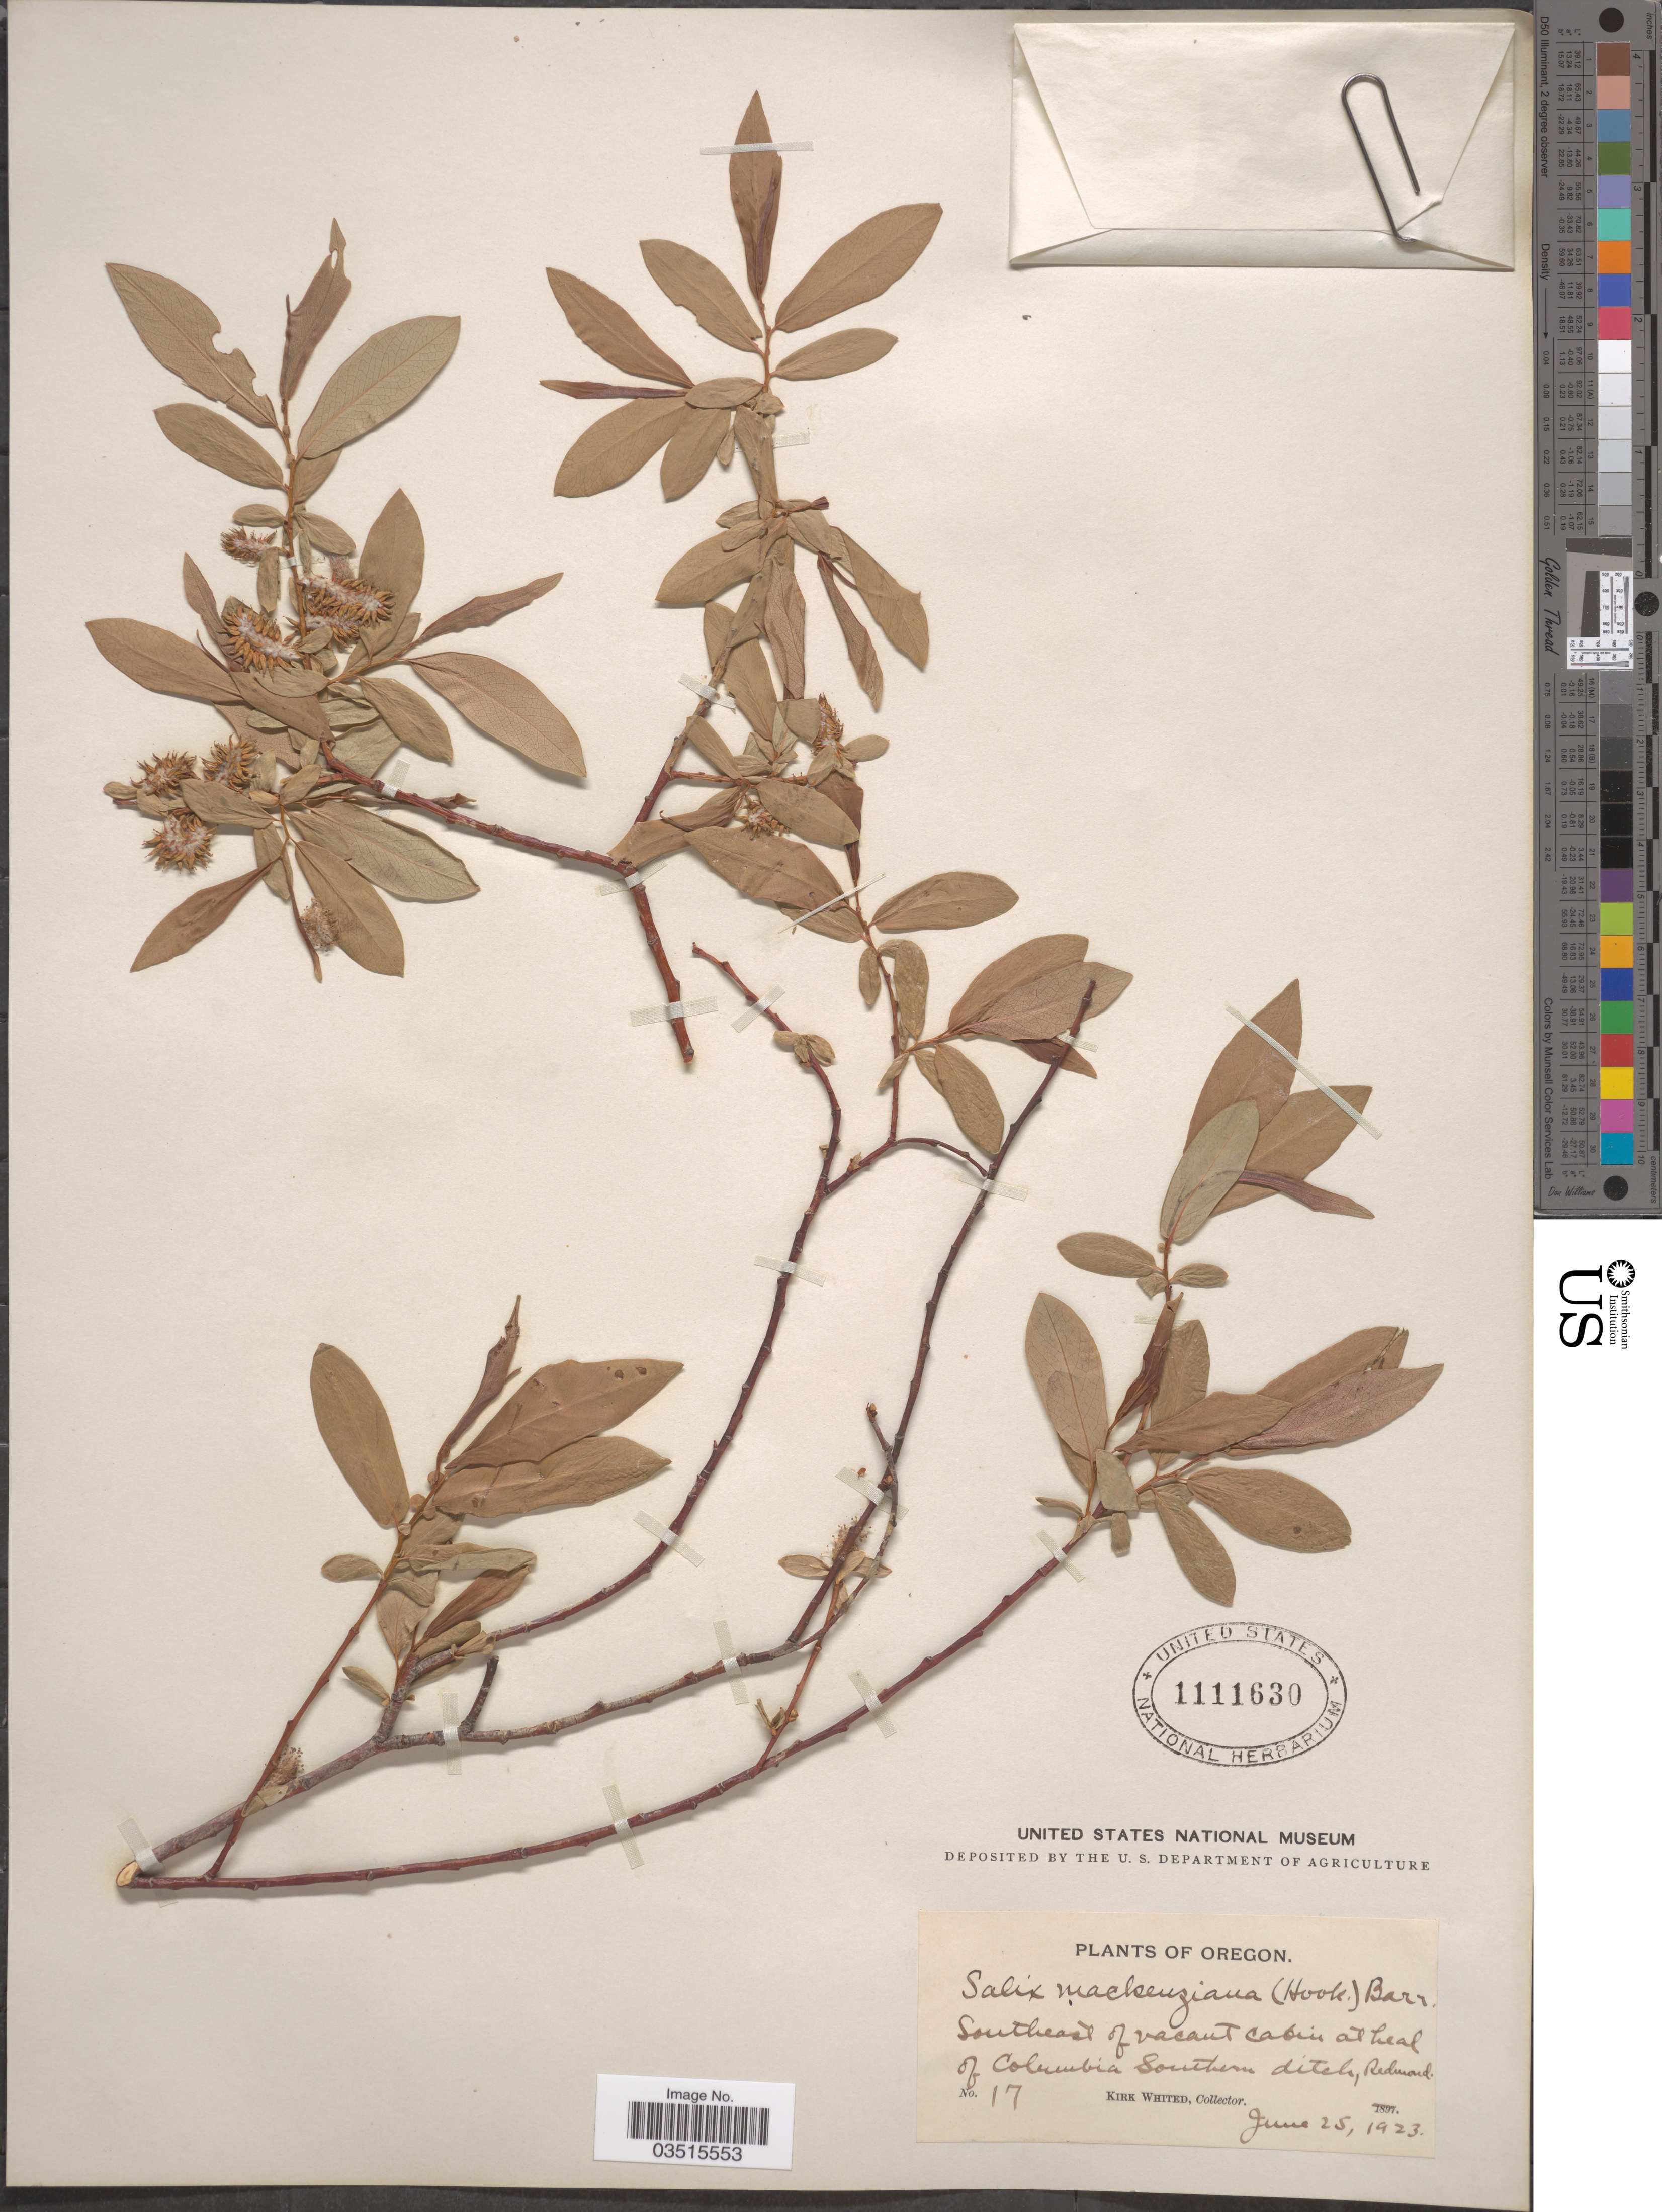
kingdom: Plantae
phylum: Tracheophyta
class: Magnoliopsida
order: Malpighiales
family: Salicaceae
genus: Salix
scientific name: Salix mackenziana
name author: (Hook.) Barratt ex Hook.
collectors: K. Whited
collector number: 17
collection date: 1923-06-25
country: United States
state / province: Oregon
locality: Southeast of vacant cabin at head of Columbia Southern ditch, Redmond.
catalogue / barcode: US 1111630